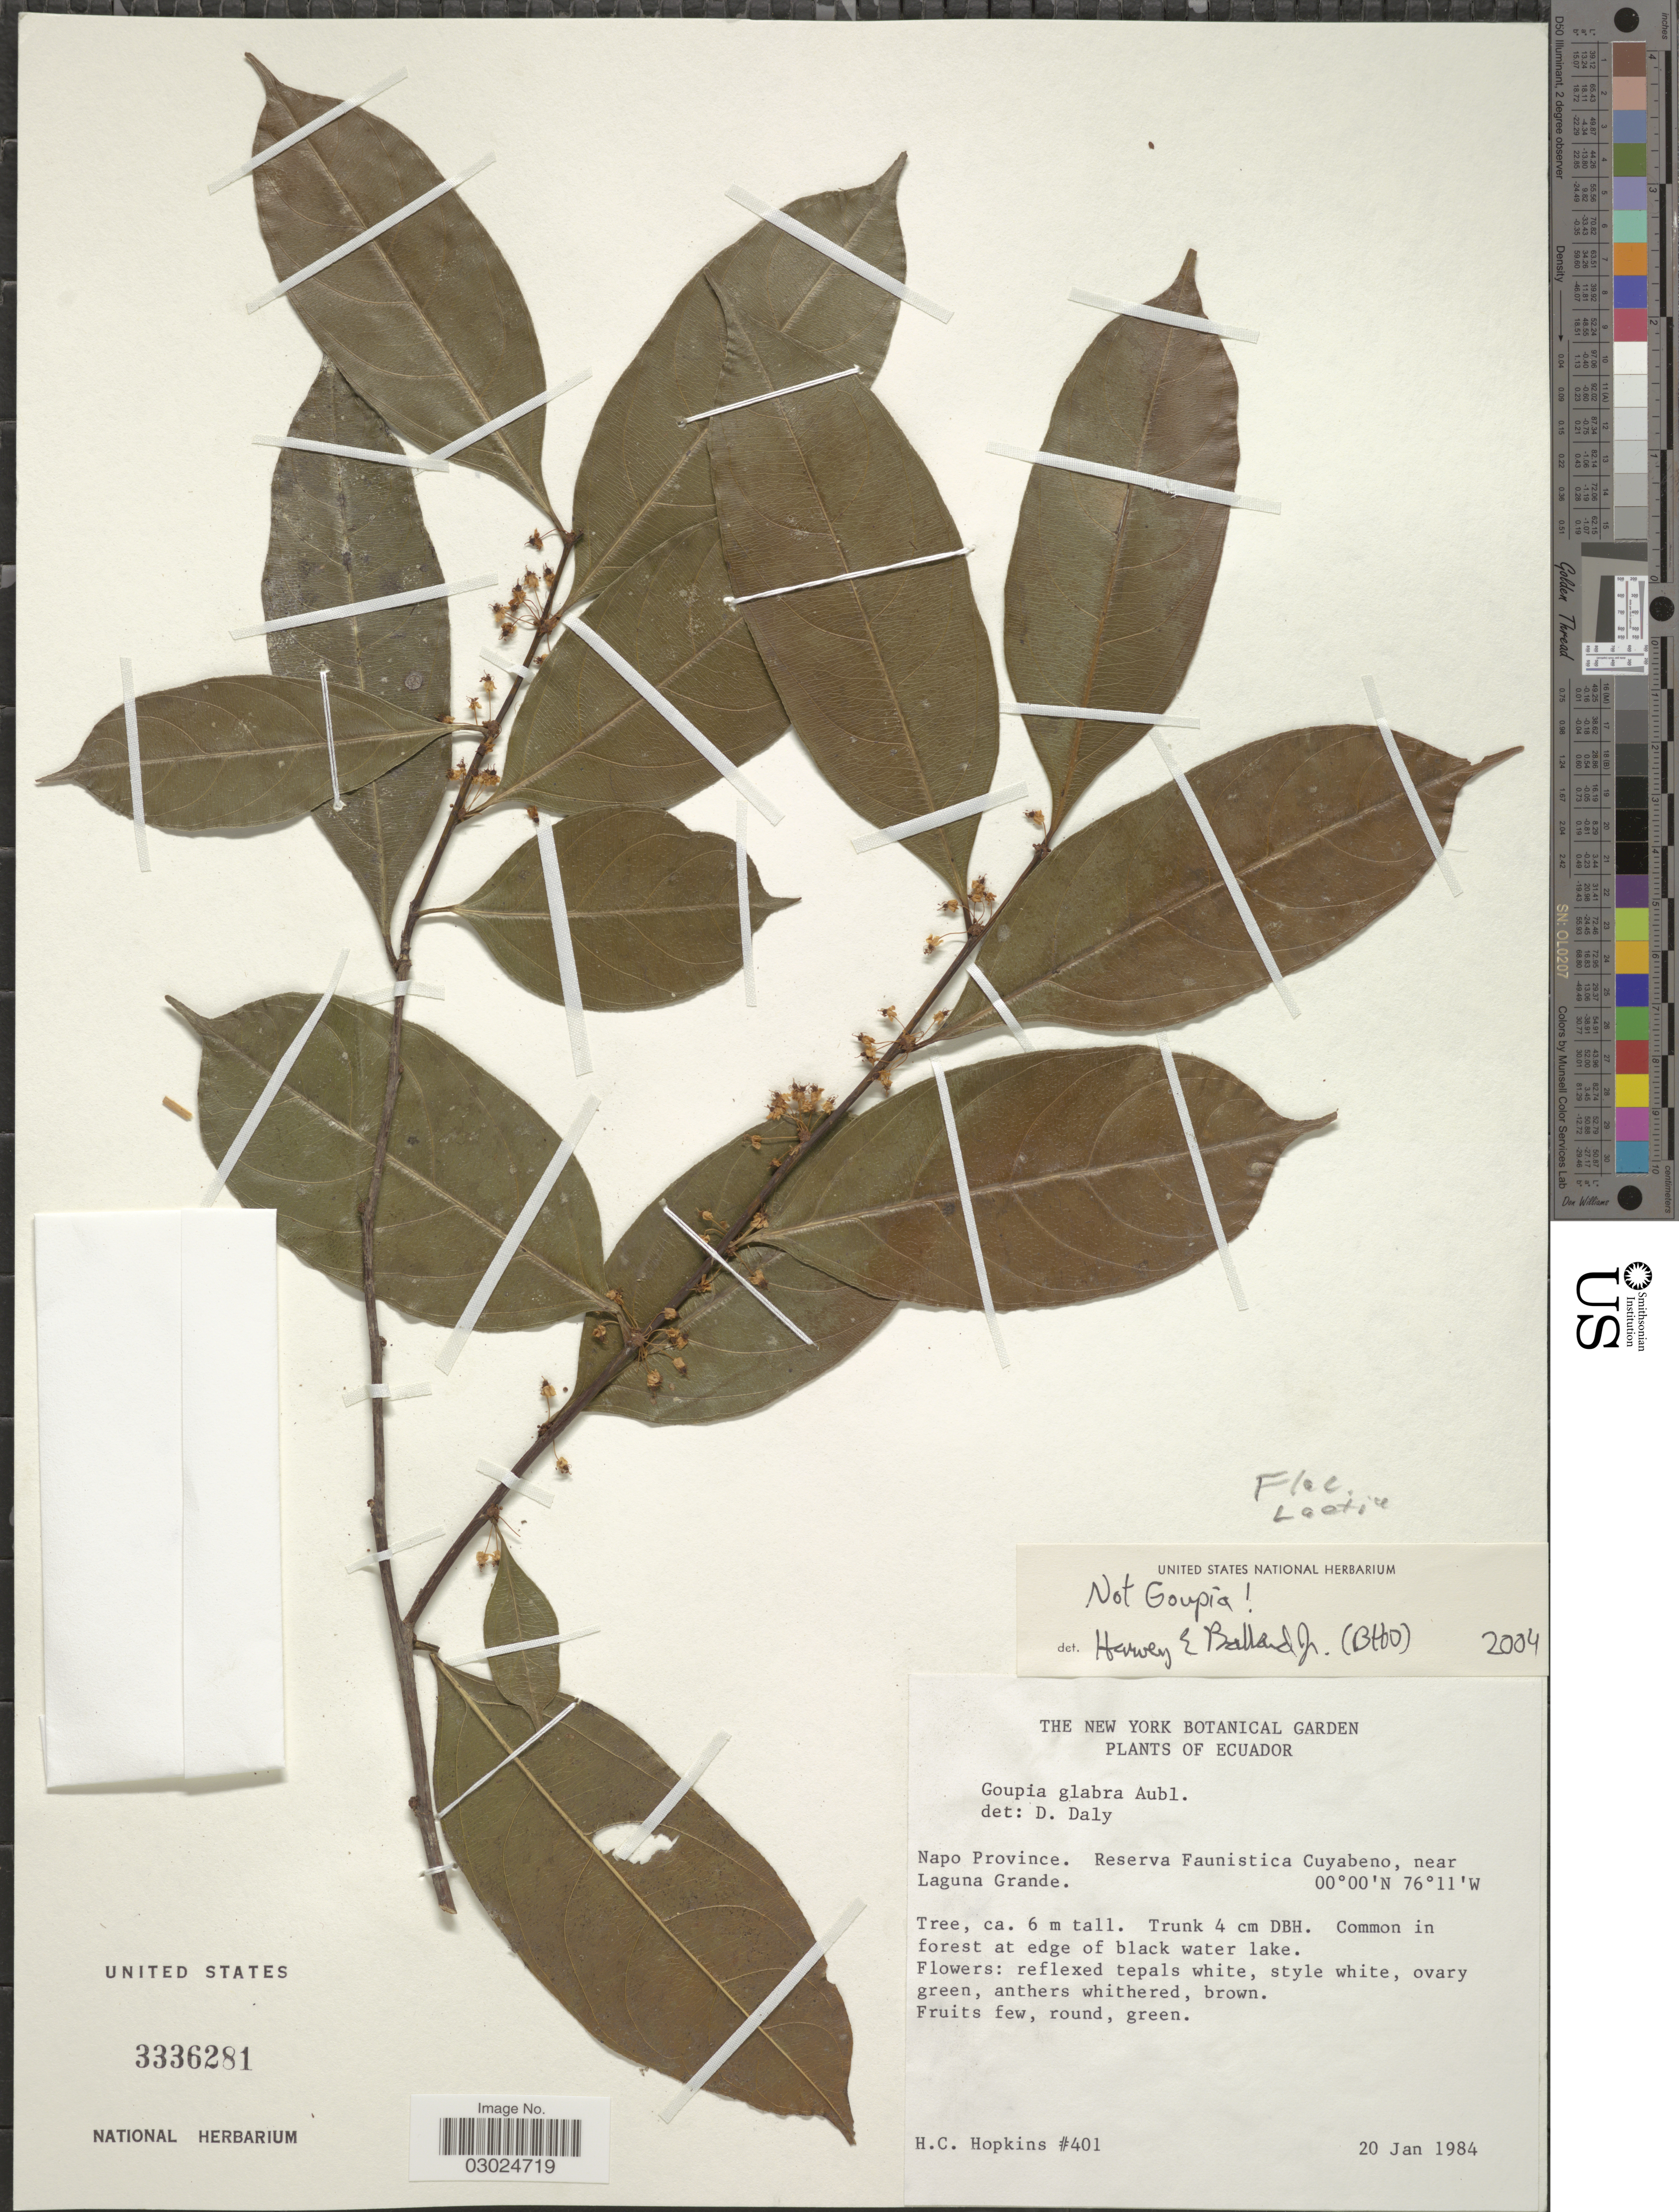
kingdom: Plantae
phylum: Tracheophyta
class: Magnoliopsida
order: Malpighiales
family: Salicaceae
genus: Laetia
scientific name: Laetia sp.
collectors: H. Hopkins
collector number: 401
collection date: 1984-01-20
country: Ecuador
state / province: Napo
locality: Reserva Faunistica Cuyabeno, near Laguna Grande.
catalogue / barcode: US 3336281